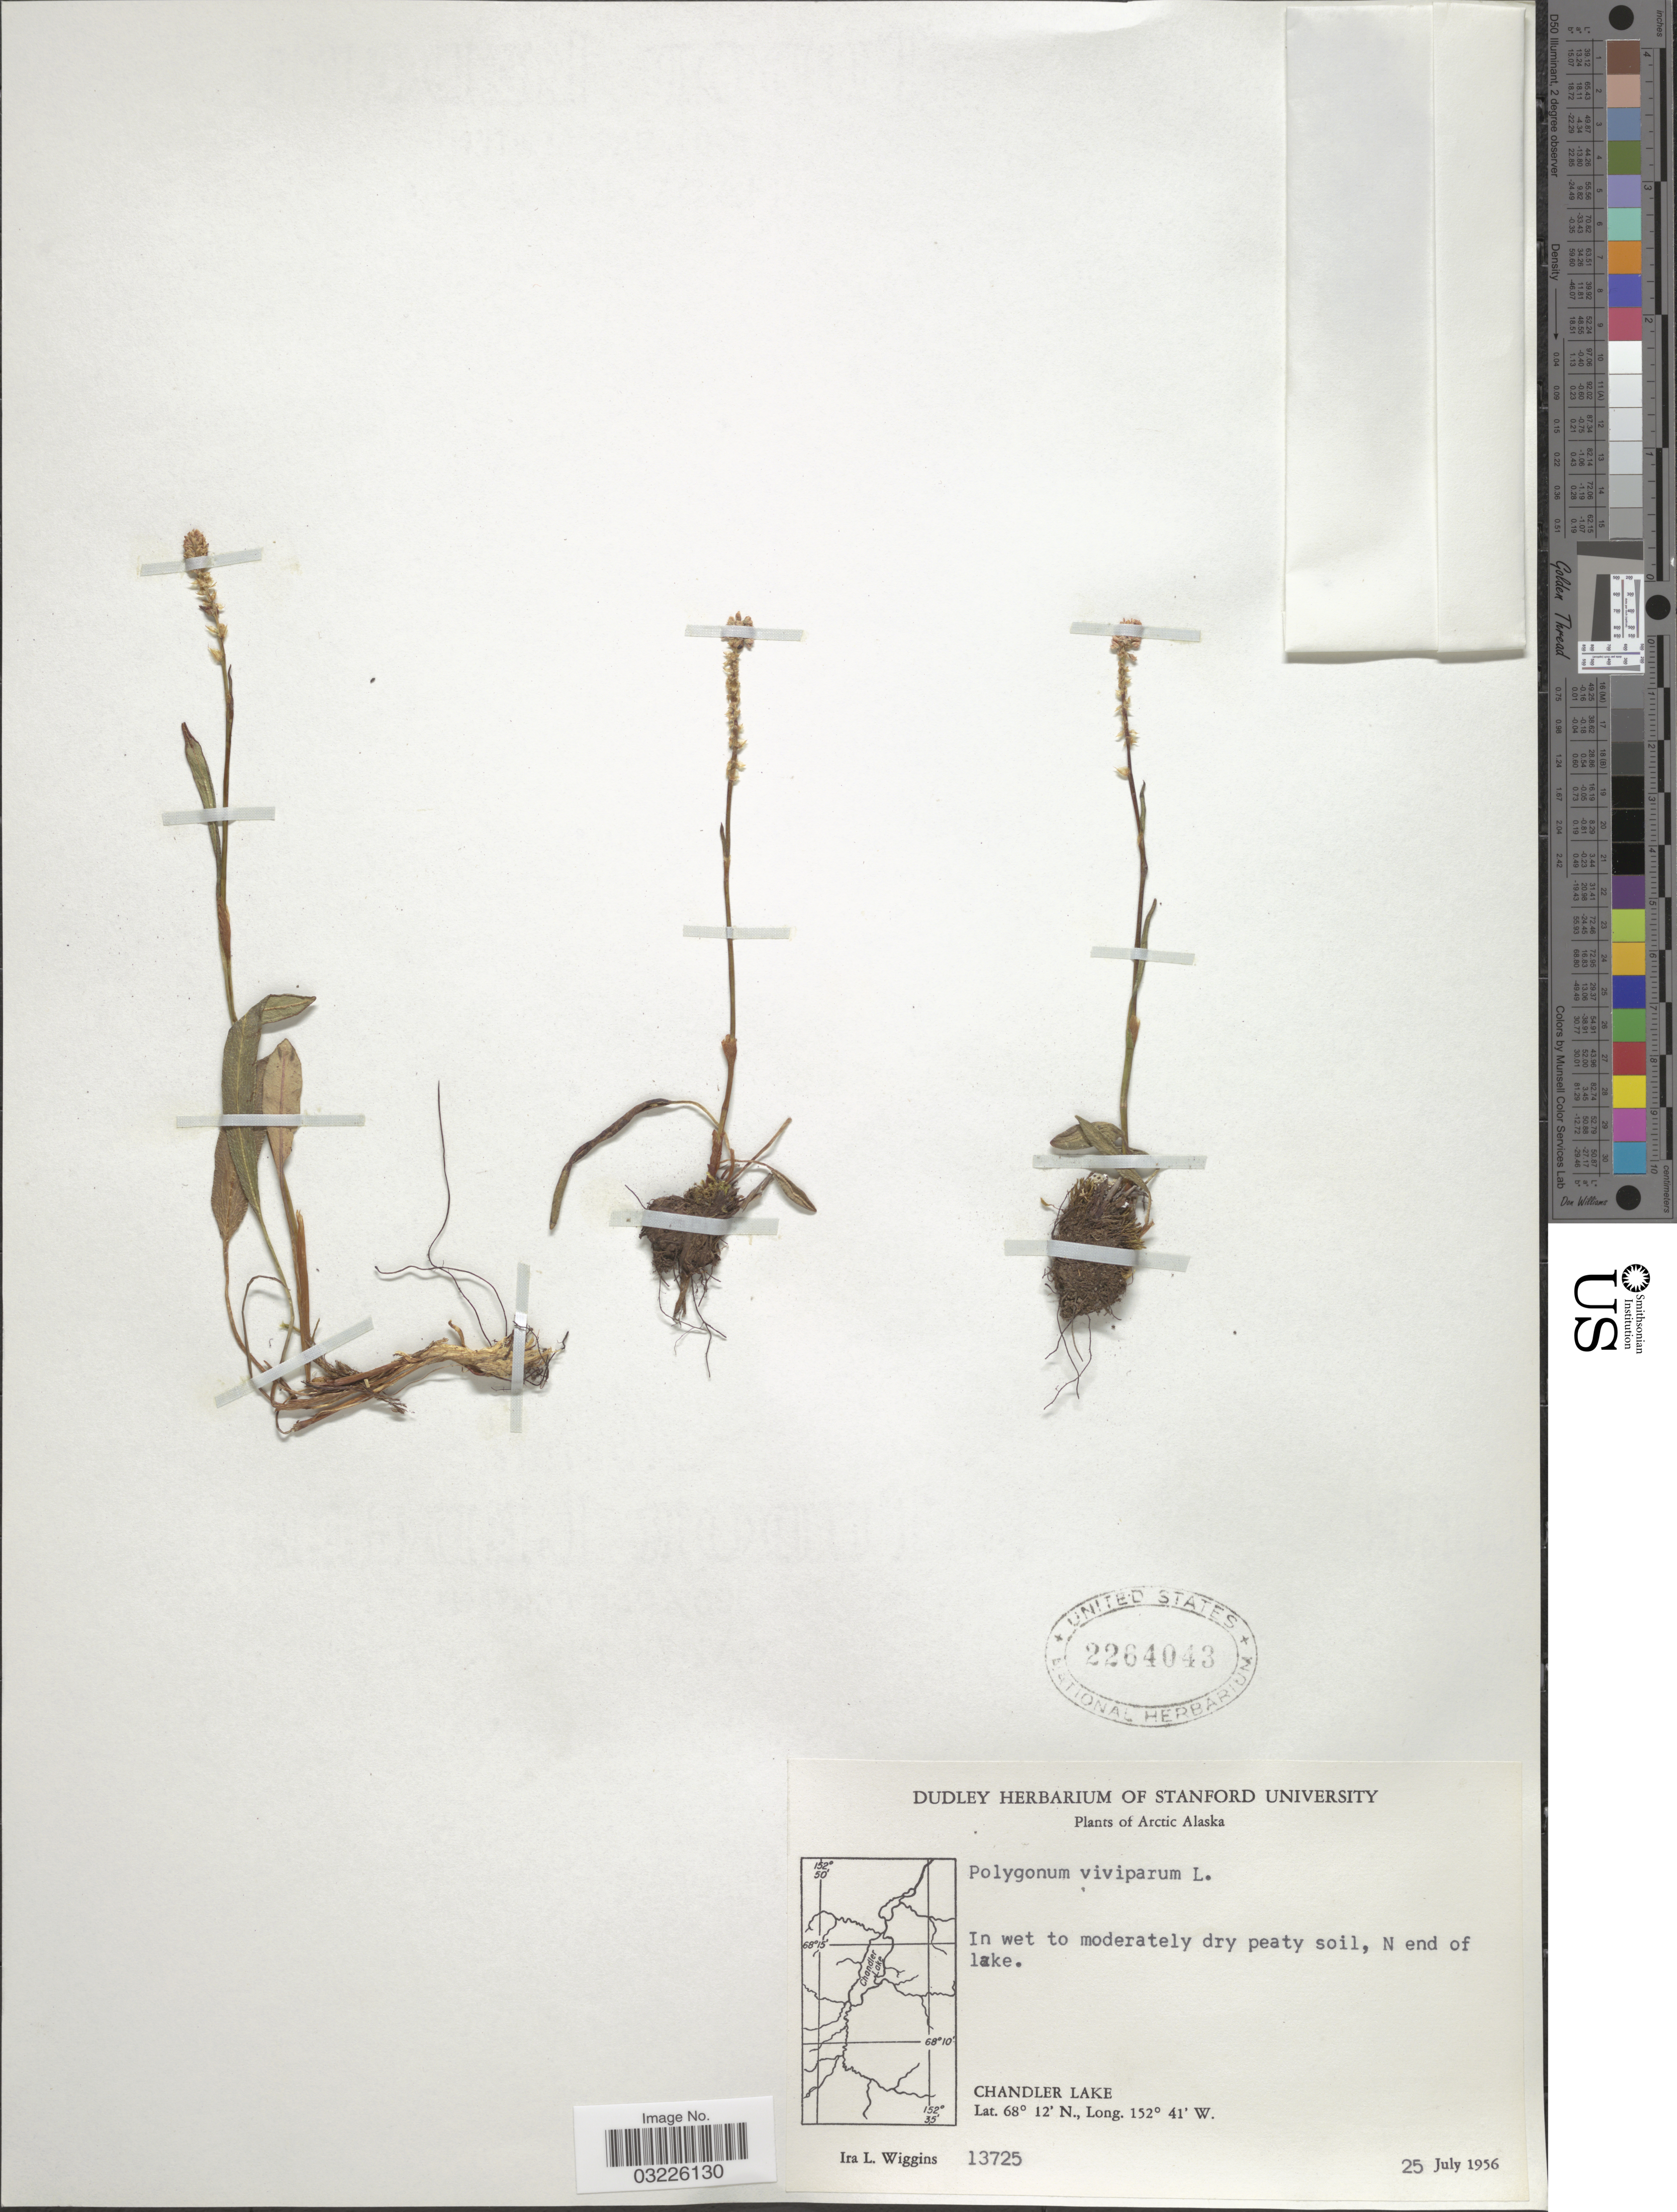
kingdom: Plantae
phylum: Tracheophyta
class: Magnoliopsida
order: Caryophyllales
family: Polygonaceae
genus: Bistorta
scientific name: Bistorta vivipara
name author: (L.) Delarbre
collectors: I. L. Wiggins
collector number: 13725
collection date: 1956-07-25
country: United States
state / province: Alaska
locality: Arctic Alaska. N end of lake. Chandler Lake.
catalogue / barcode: US 2264043